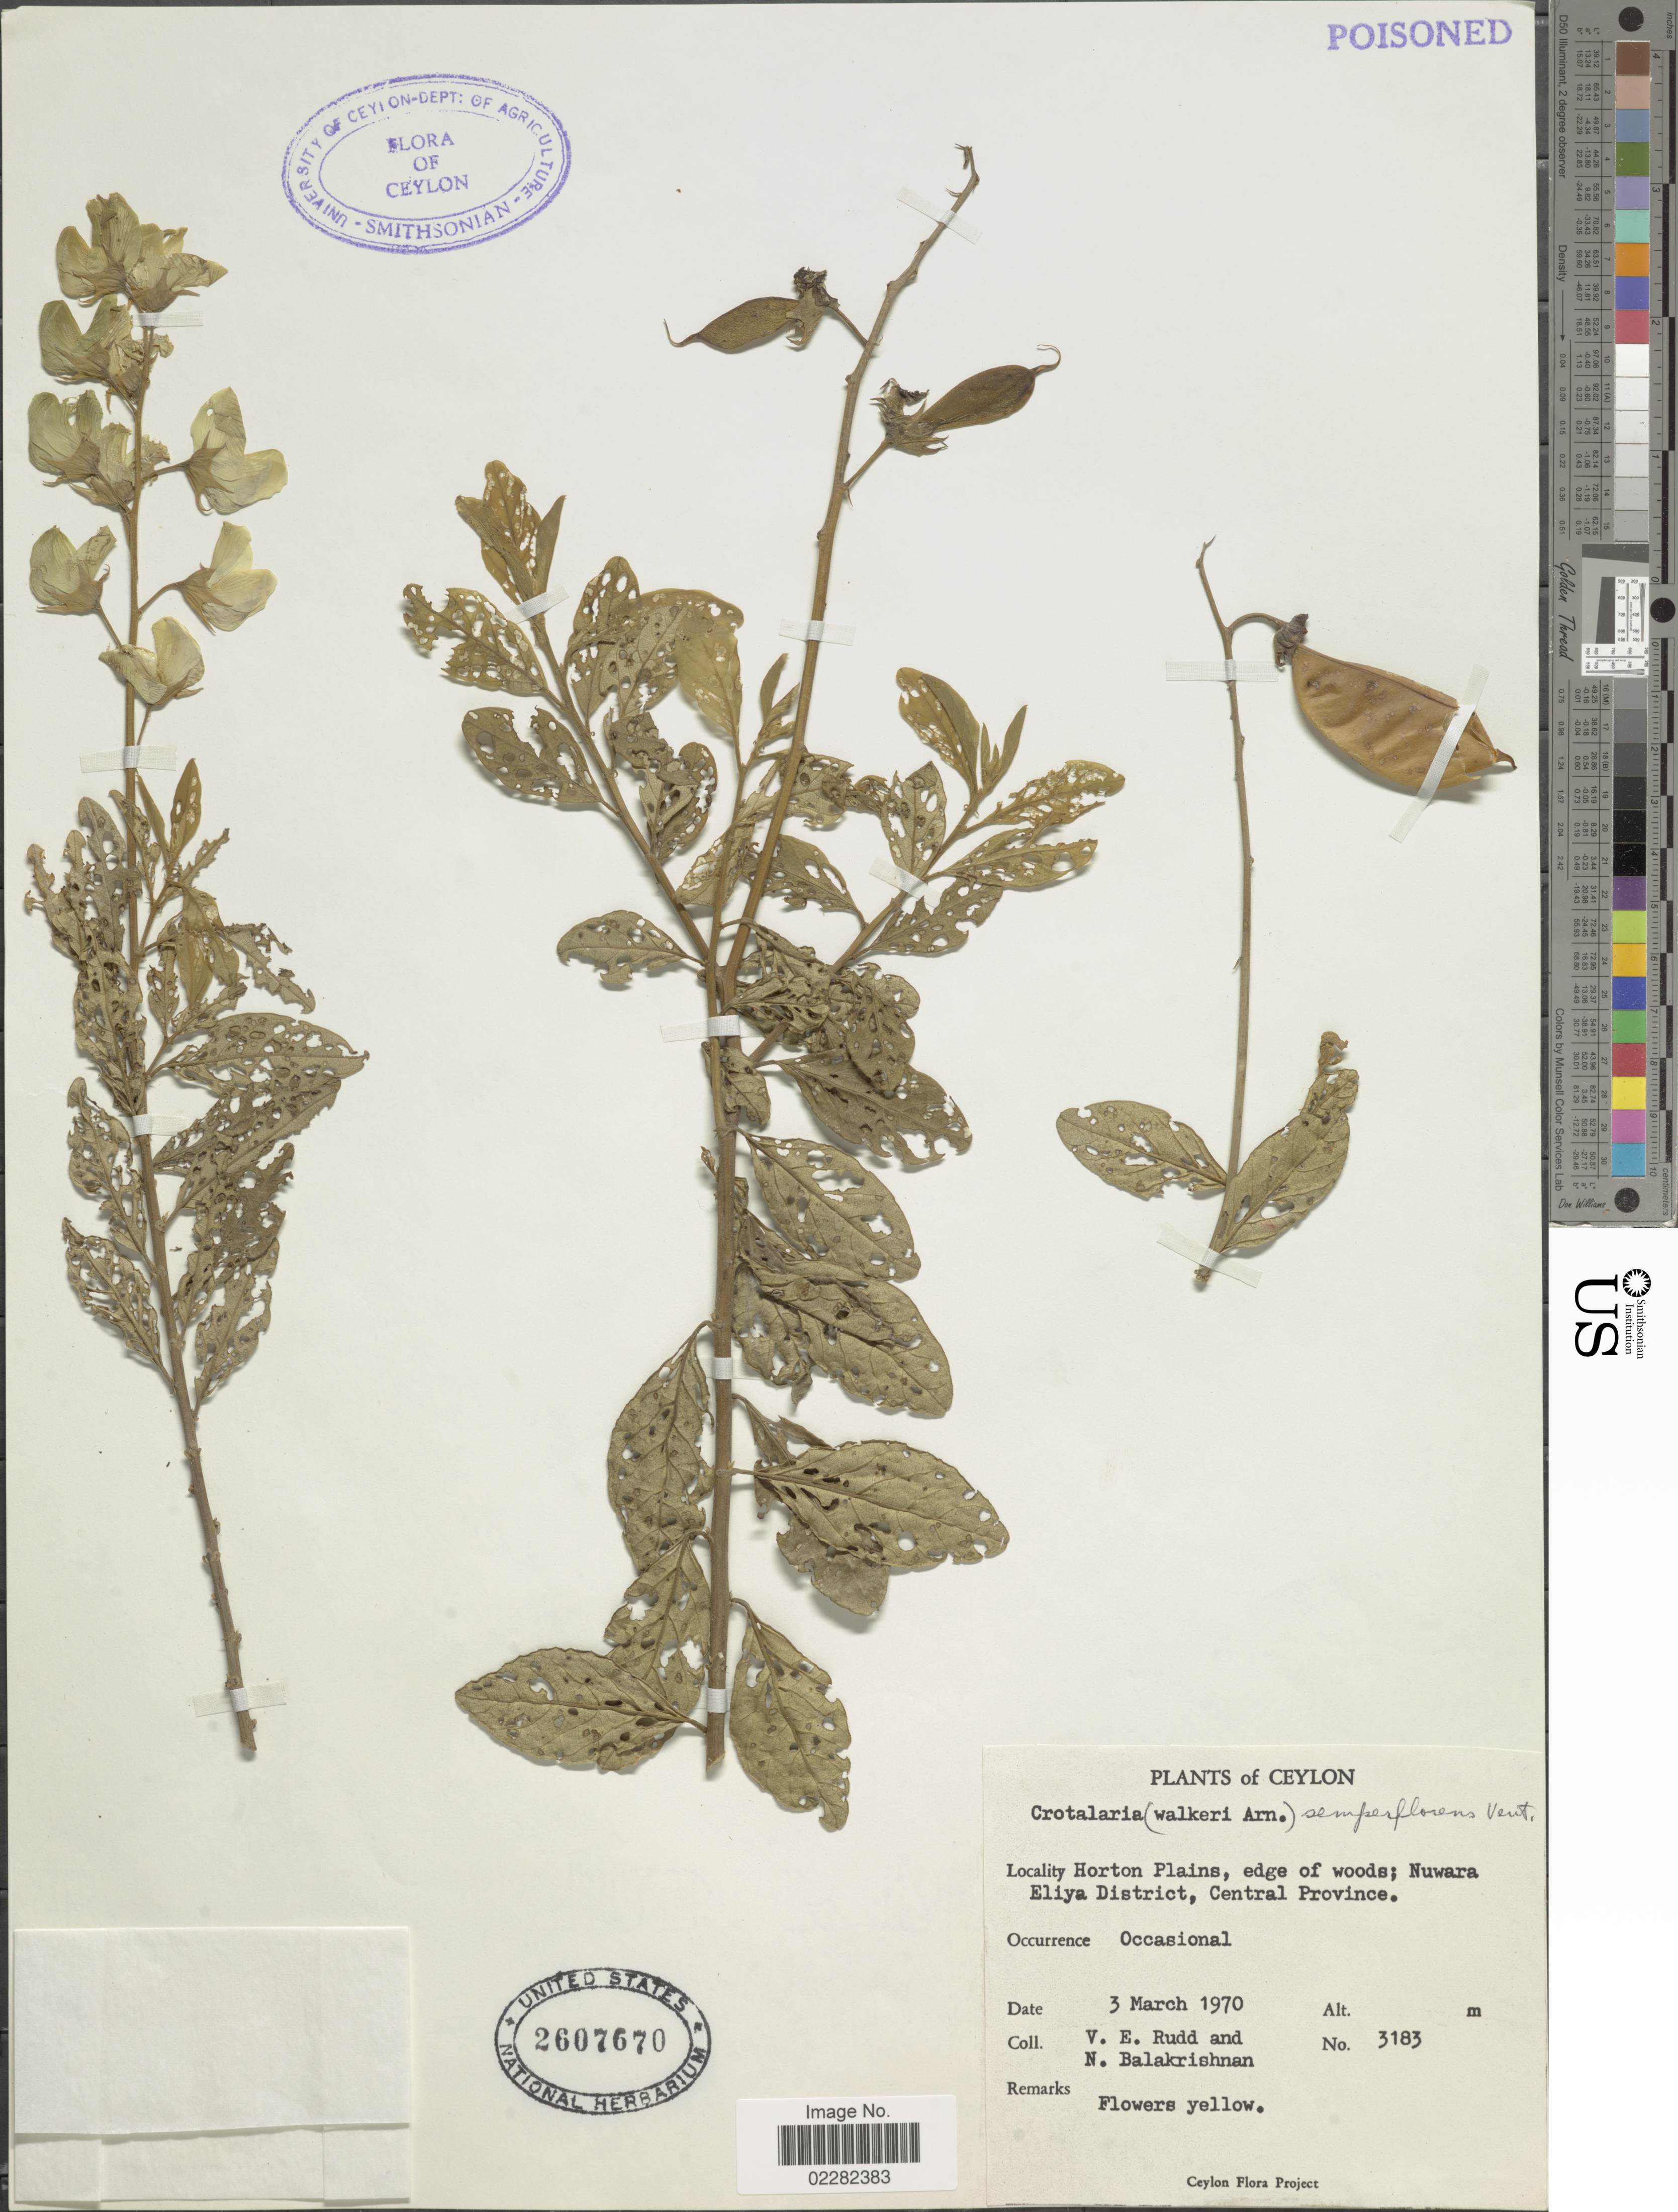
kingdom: Plantae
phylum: Tracheophyta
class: Magnoliopsida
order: Fabales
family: Fabaceae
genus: Crotalaria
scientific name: Crotalaria walkeri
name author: Arn.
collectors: V. E. Rudd & N. Balakrishnan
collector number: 3183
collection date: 1970-03-03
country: Sri Lanka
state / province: Central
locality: Ceylon, Horton Plains, edge of woods, Nuwara Eliya District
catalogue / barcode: US 2607670